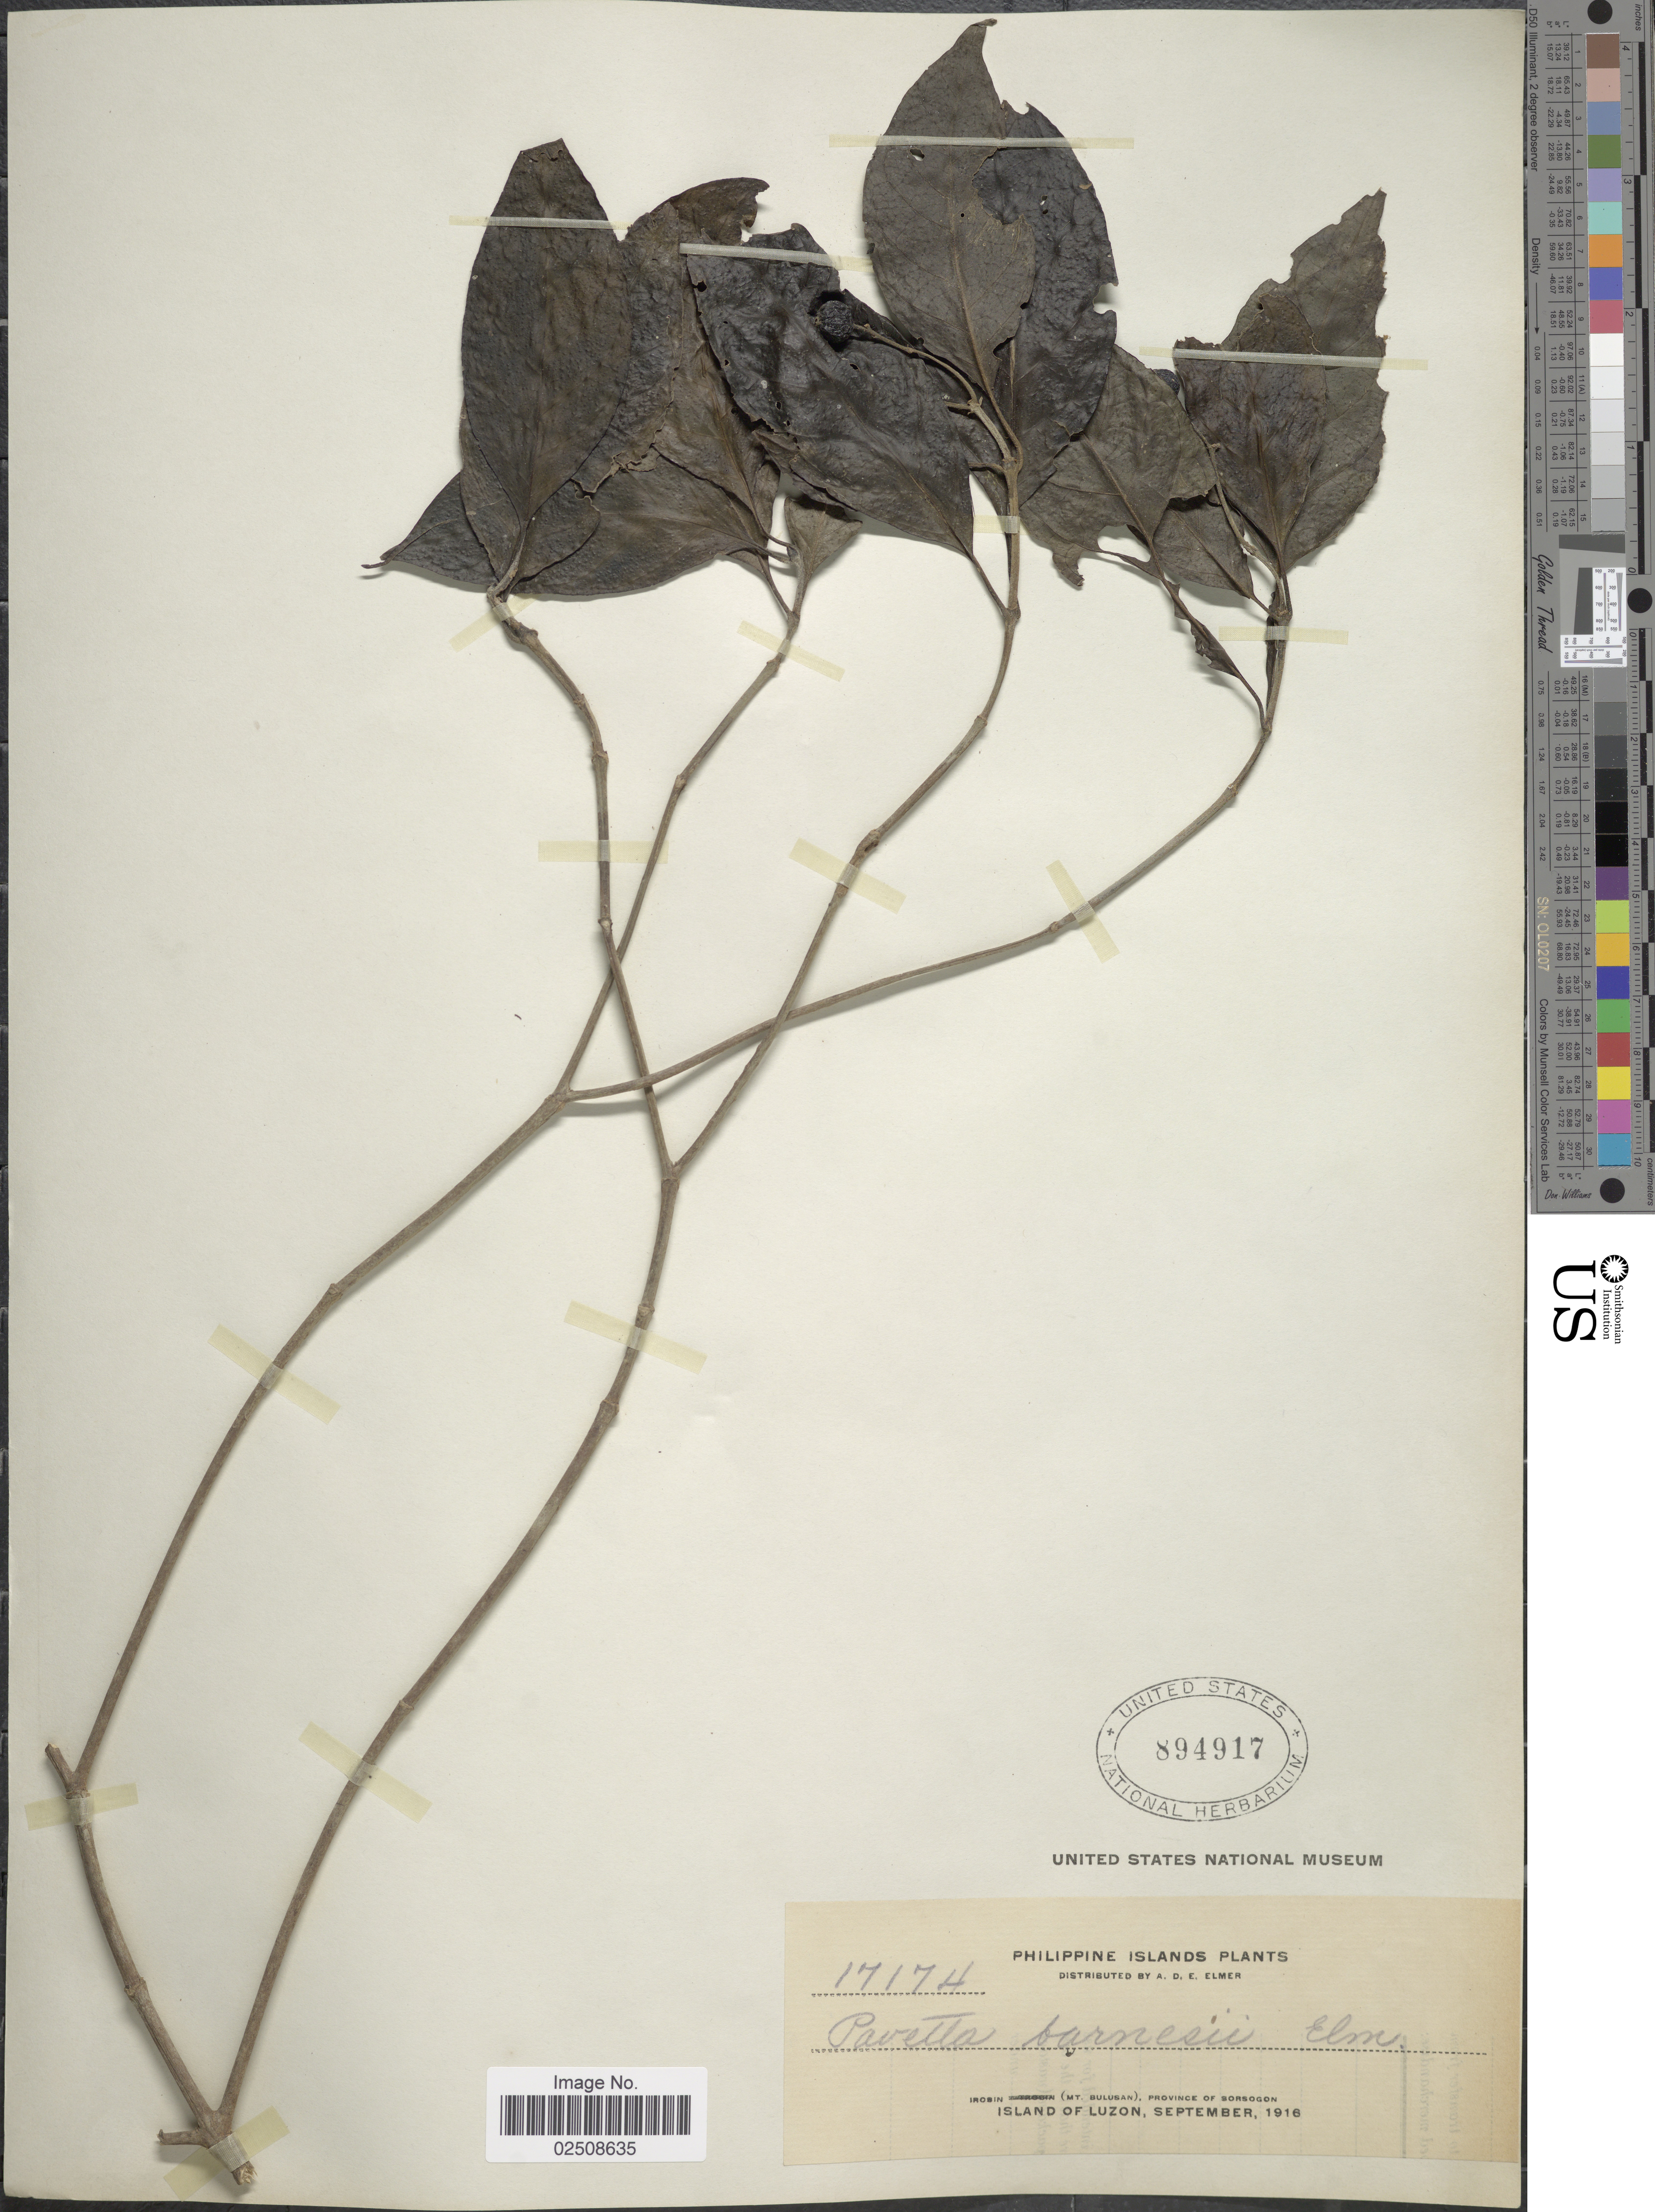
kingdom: Plantae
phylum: Tracheophyta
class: Magnoliopsida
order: Gentianales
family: Rubiaceae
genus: Pavetta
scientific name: Pavetta indica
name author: L.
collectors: A. D. E. Elmer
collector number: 17174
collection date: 1916-09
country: Philippines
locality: Philippine Islands. Irosin (Mt. Bulusan), Province of Sorsogon. Island of Luzon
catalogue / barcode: US 894917